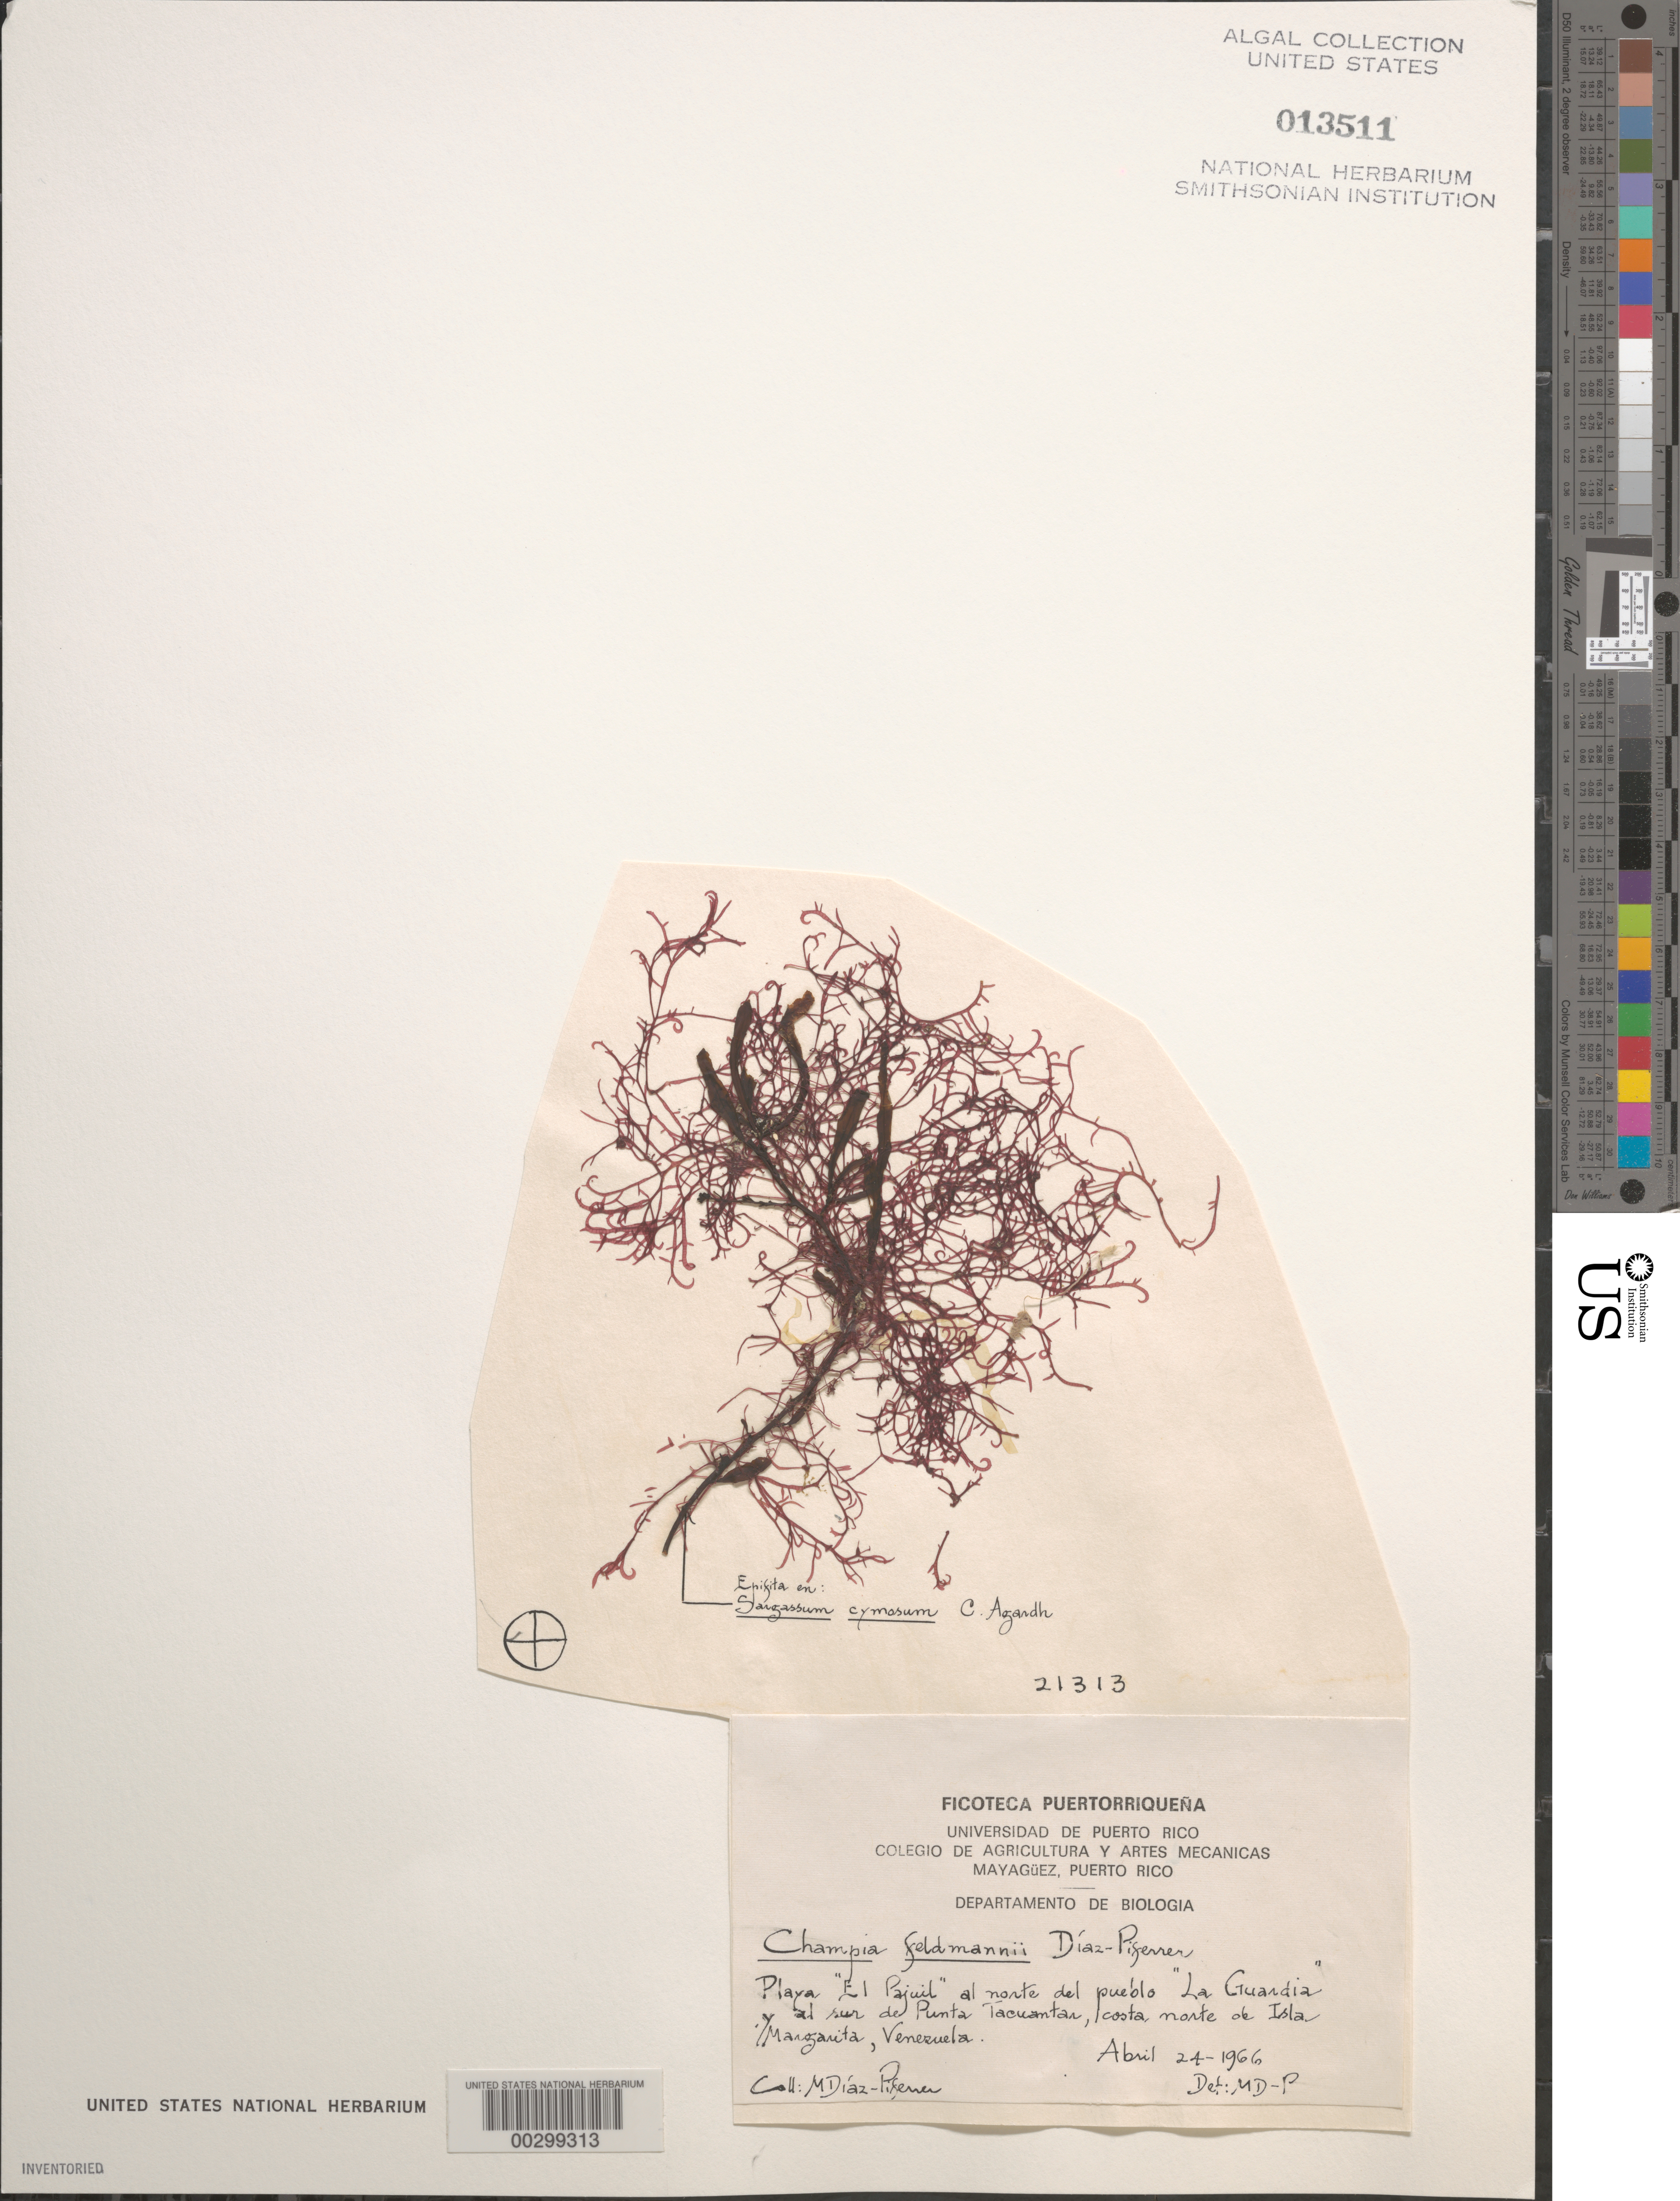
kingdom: Plantae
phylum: Rhodophyta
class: Florideophyceae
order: Rhodymeniales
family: Champiaceae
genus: Champia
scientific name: Champia feldmannii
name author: Diaz-Piferrer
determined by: Diaz-Piferrer, M.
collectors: M. Diaz-Piferrer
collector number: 21313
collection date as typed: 24 Apr 1966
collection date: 1966-04-24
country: Venezuela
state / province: Nueva Esparta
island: Margarita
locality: Playa El Pajuil, north of La Guardia and south of Punta Tacuantar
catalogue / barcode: US 13511